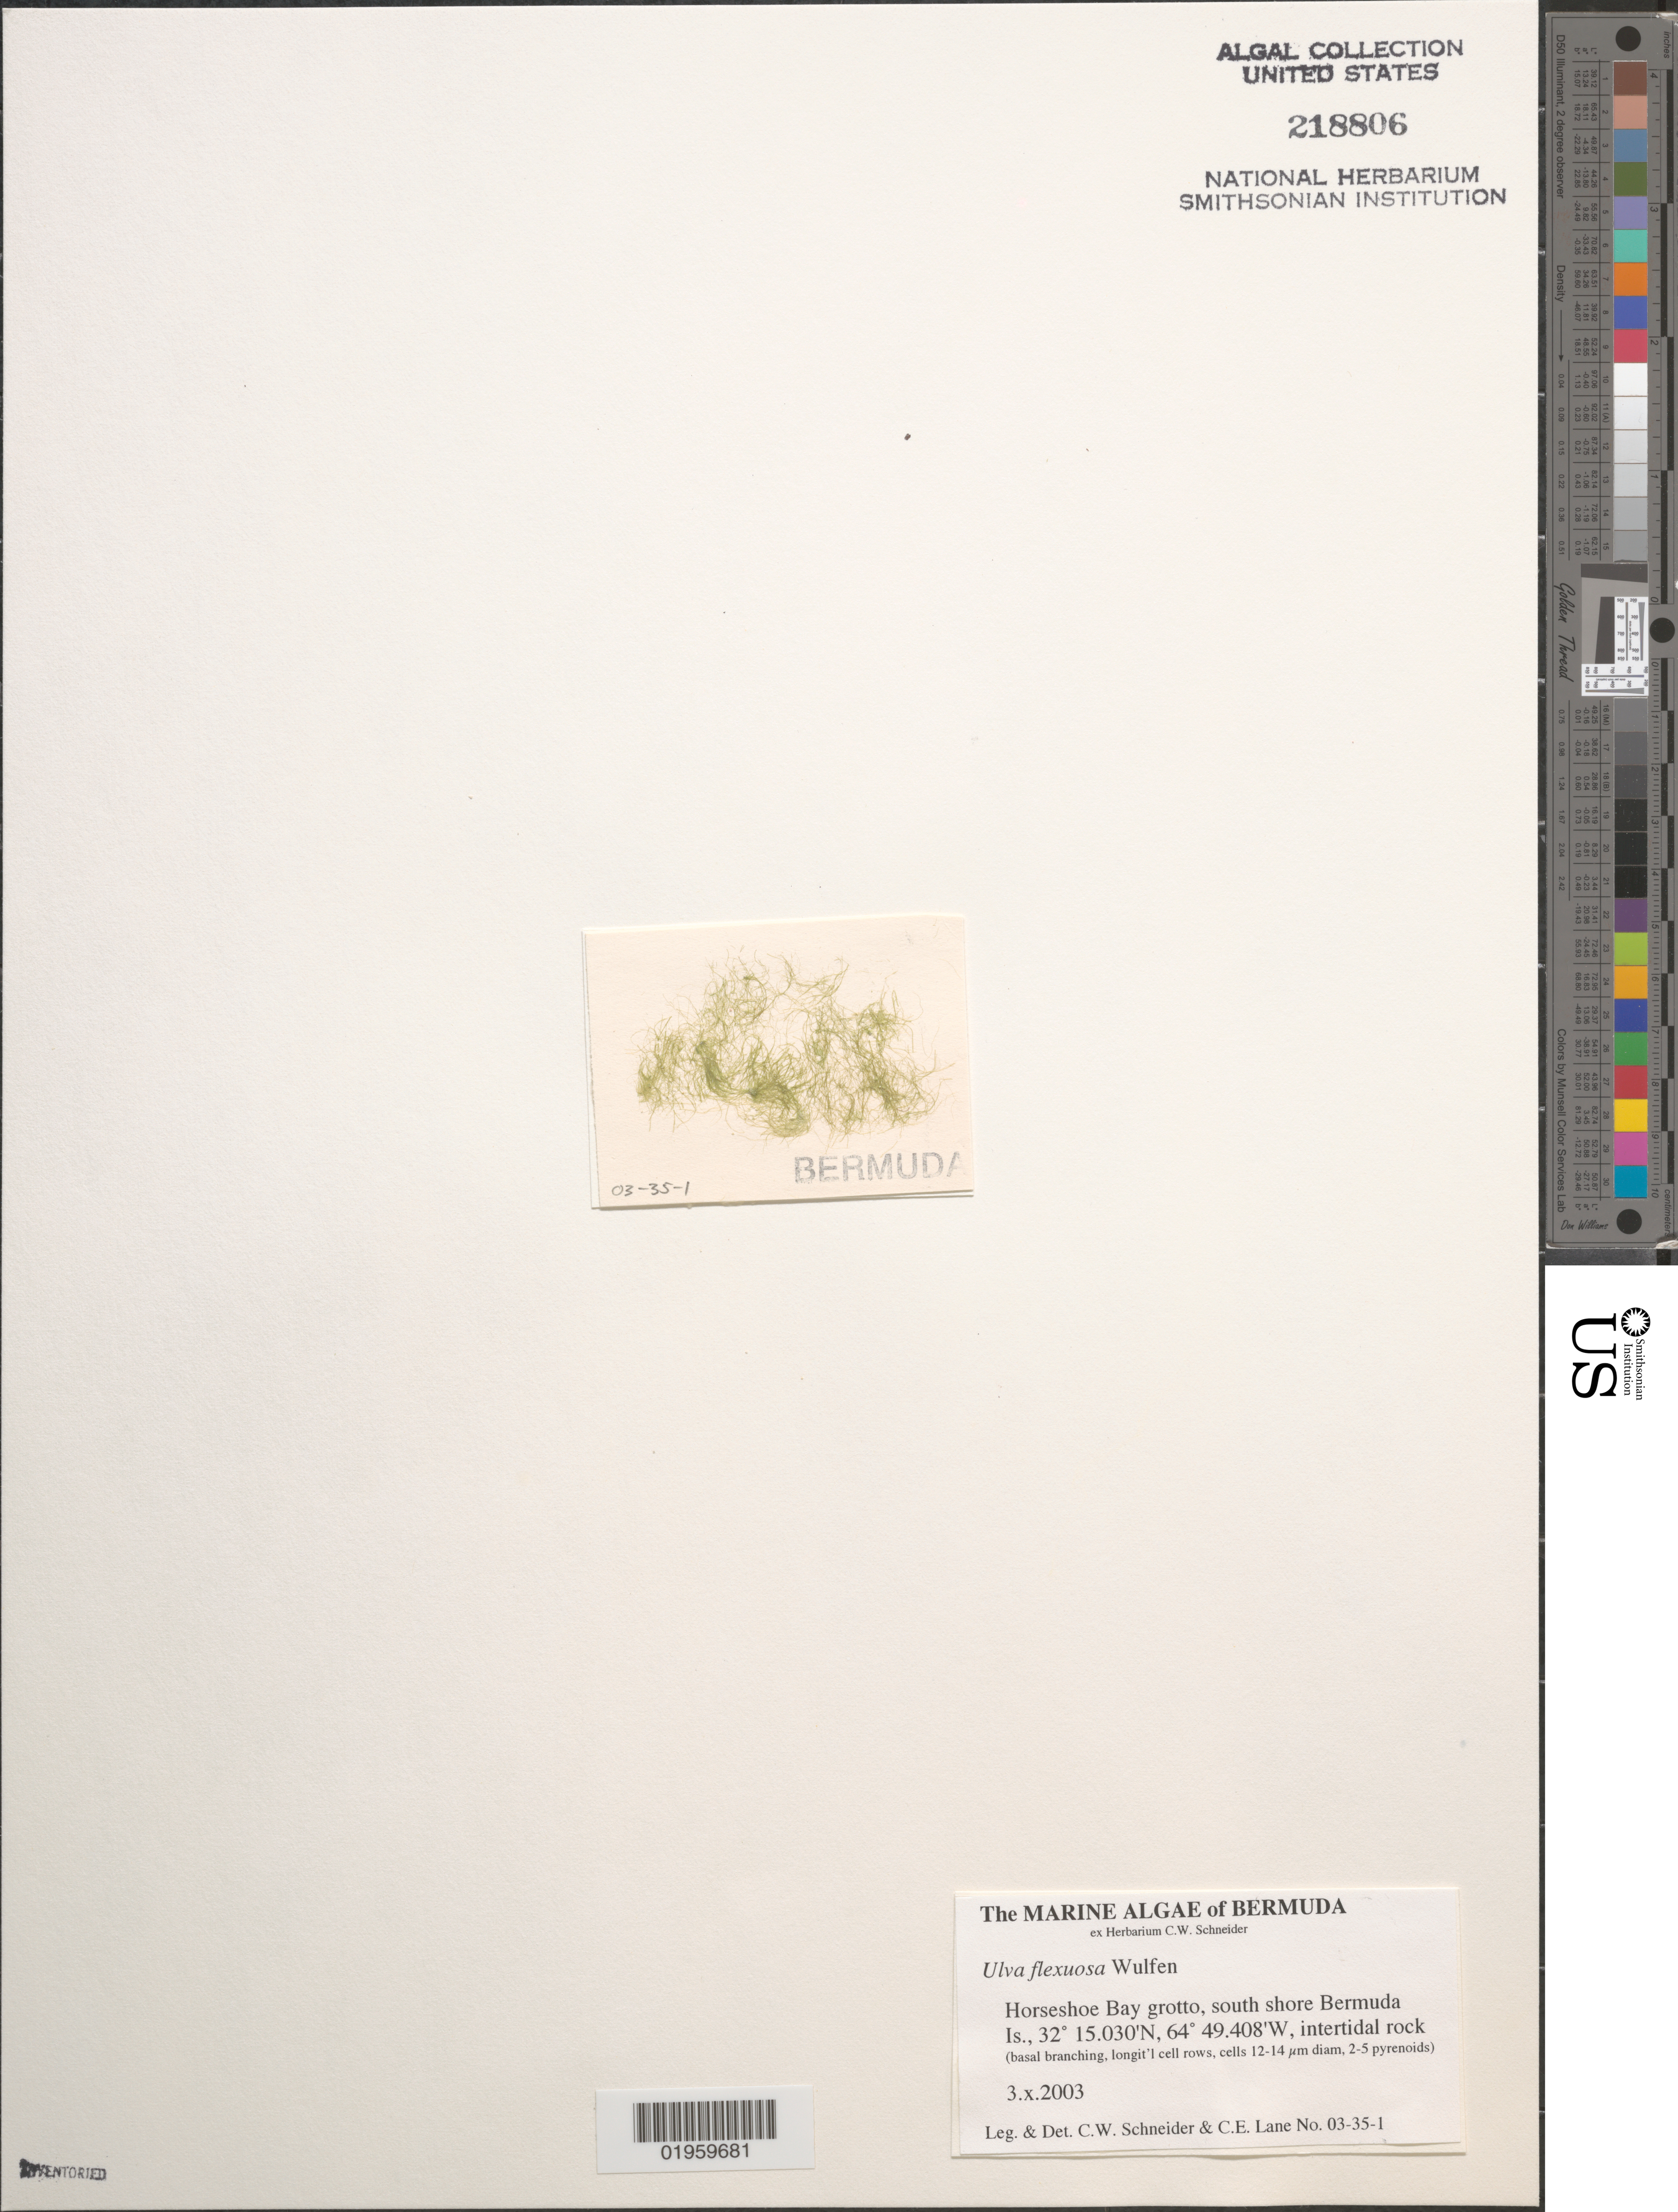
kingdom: Plantae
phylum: Chlorophyta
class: Ulvophyceae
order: Ulvales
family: Ulvaceae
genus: Ulva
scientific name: Ulva flexuosa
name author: Wulfen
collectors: C. W. Schneider & C. E. Lane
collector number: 03-35-1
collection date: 2003-10-03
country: Bermuda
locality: Horseshoe Bay grotto, south shore Bermuda Is.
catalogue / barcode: US 218806